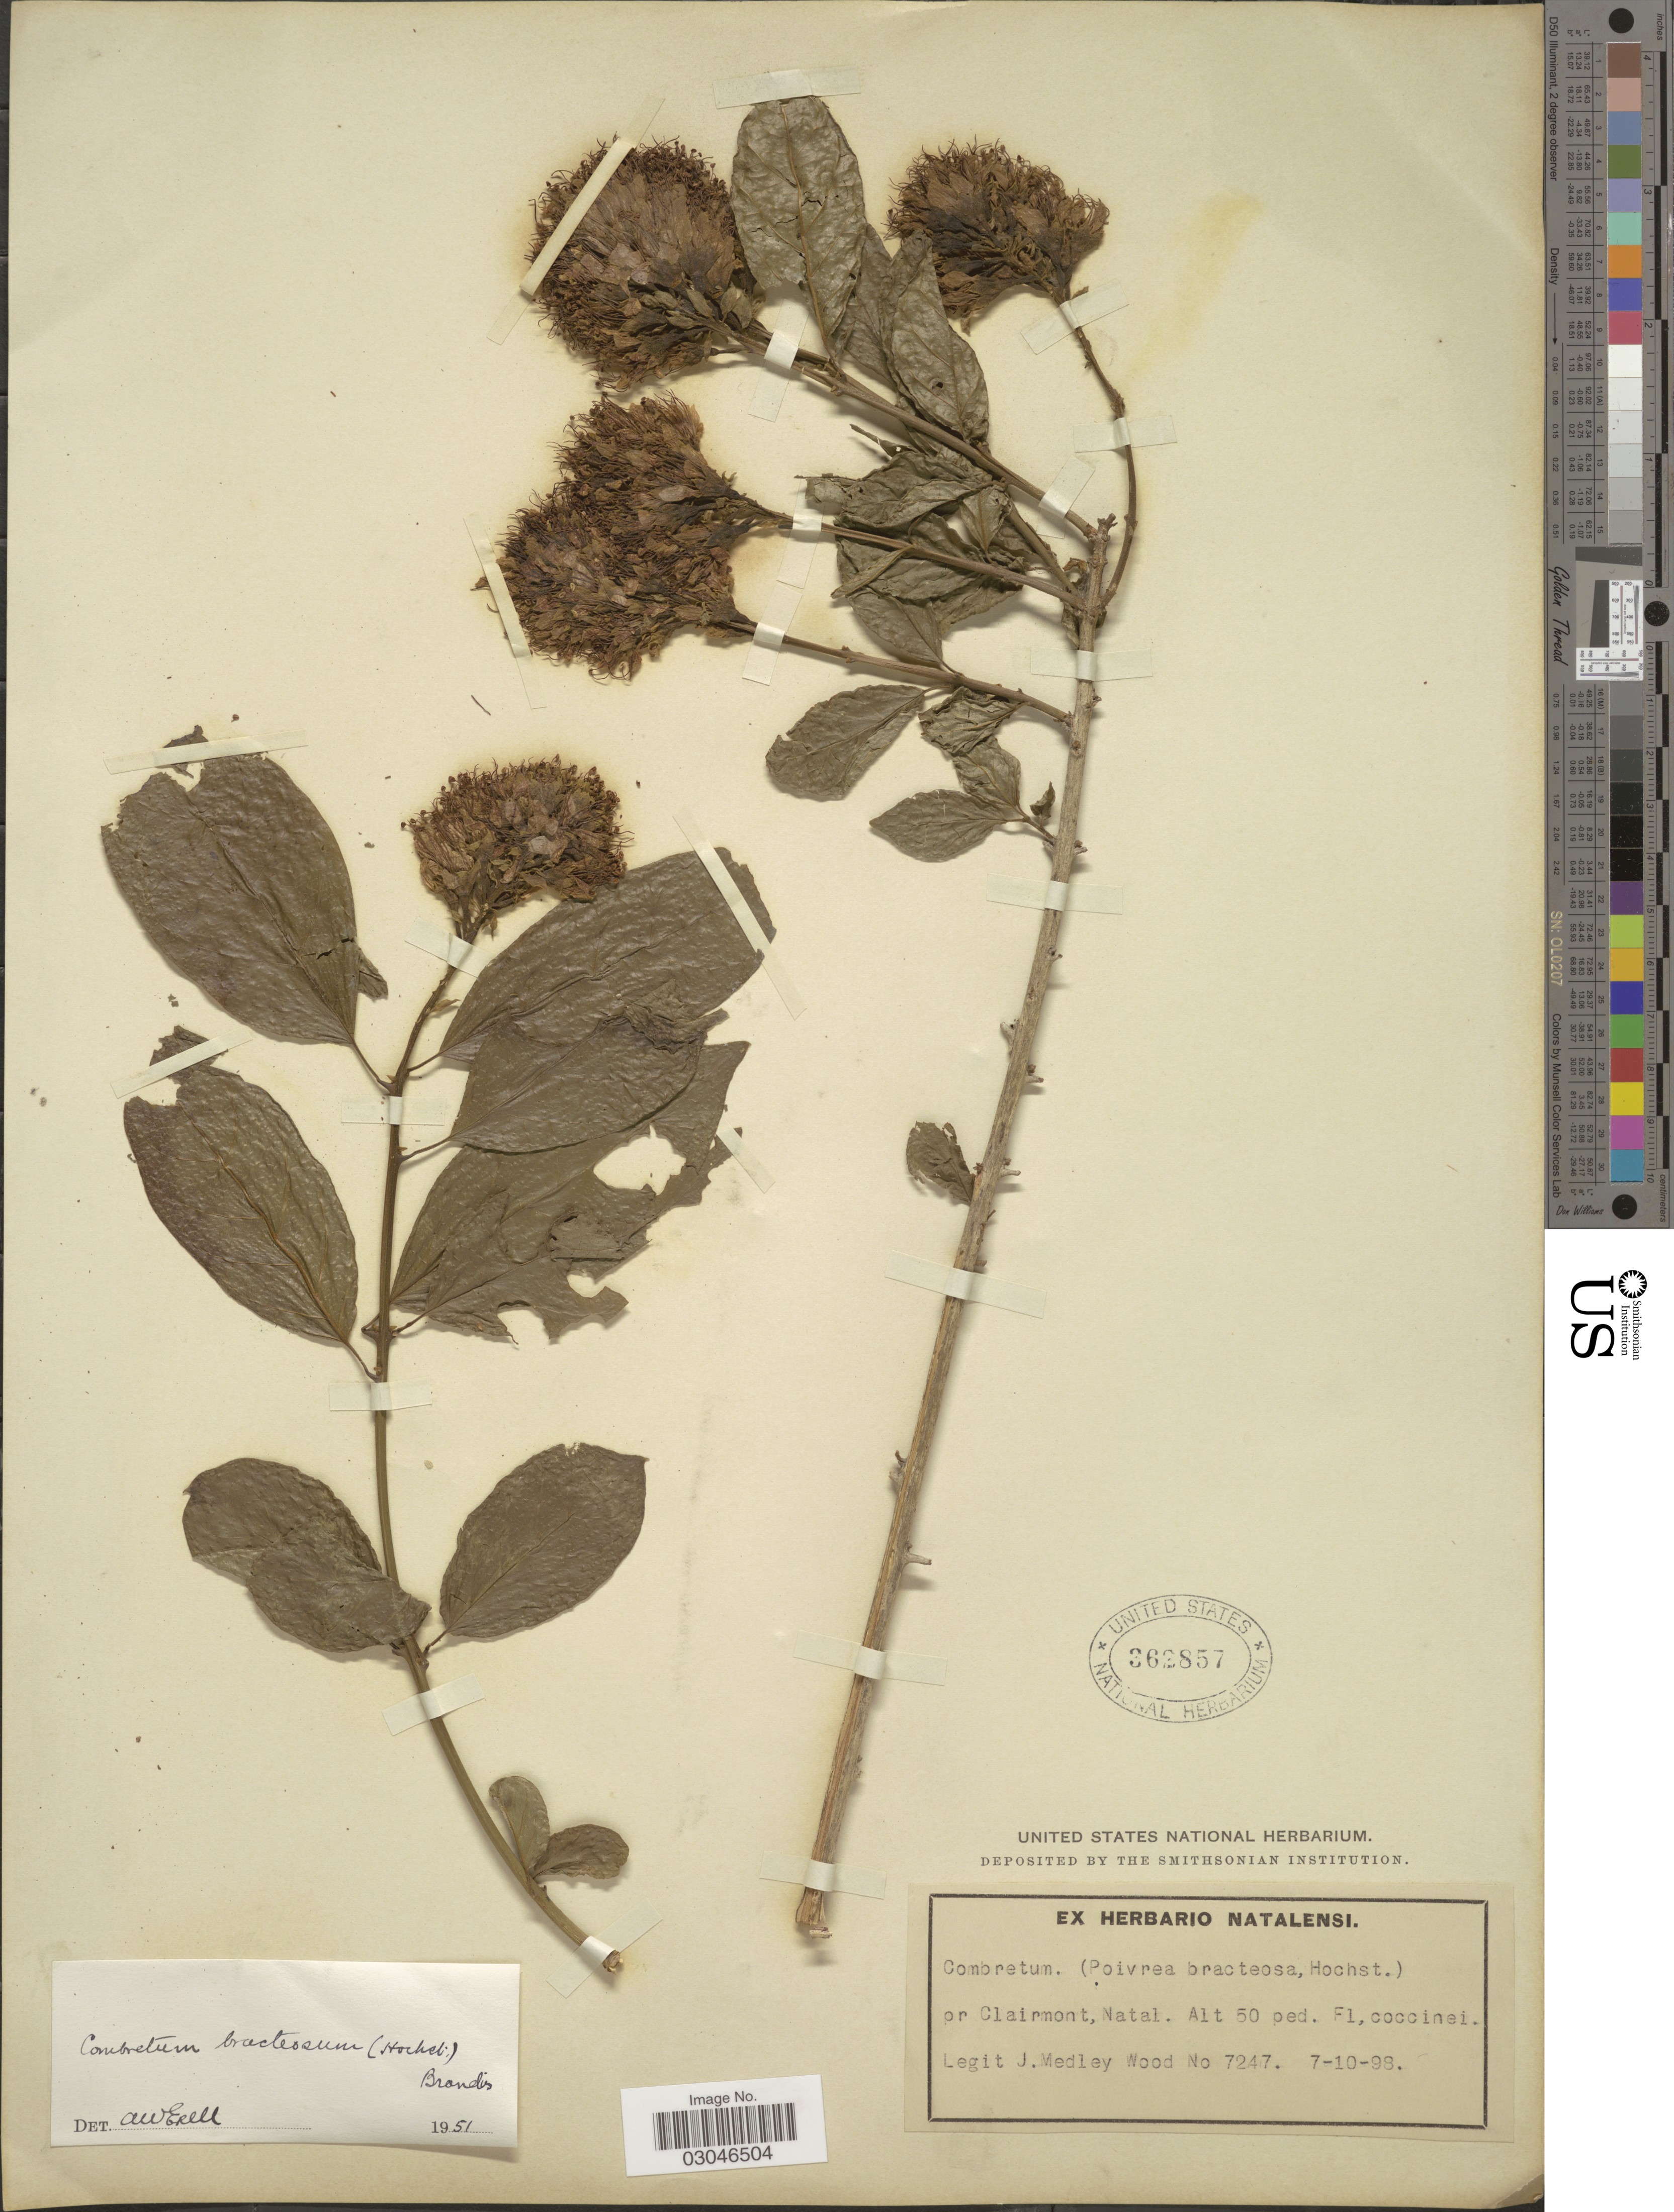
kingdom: Plantae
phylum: Tracheophyta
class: Magnoliopsida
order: Myrtales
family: Combretaceae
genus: Combretum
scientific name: Combretum bracteosum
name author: (Hochst.) Engl. & Diels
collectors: J. Medley Wood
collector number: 7247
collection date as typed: Transcribed d/m/y: 7/10/98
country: South Africa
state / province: KwaZulu-Natal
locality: Pr Clairmont, Natal.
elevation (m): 15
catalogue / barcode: US 362857